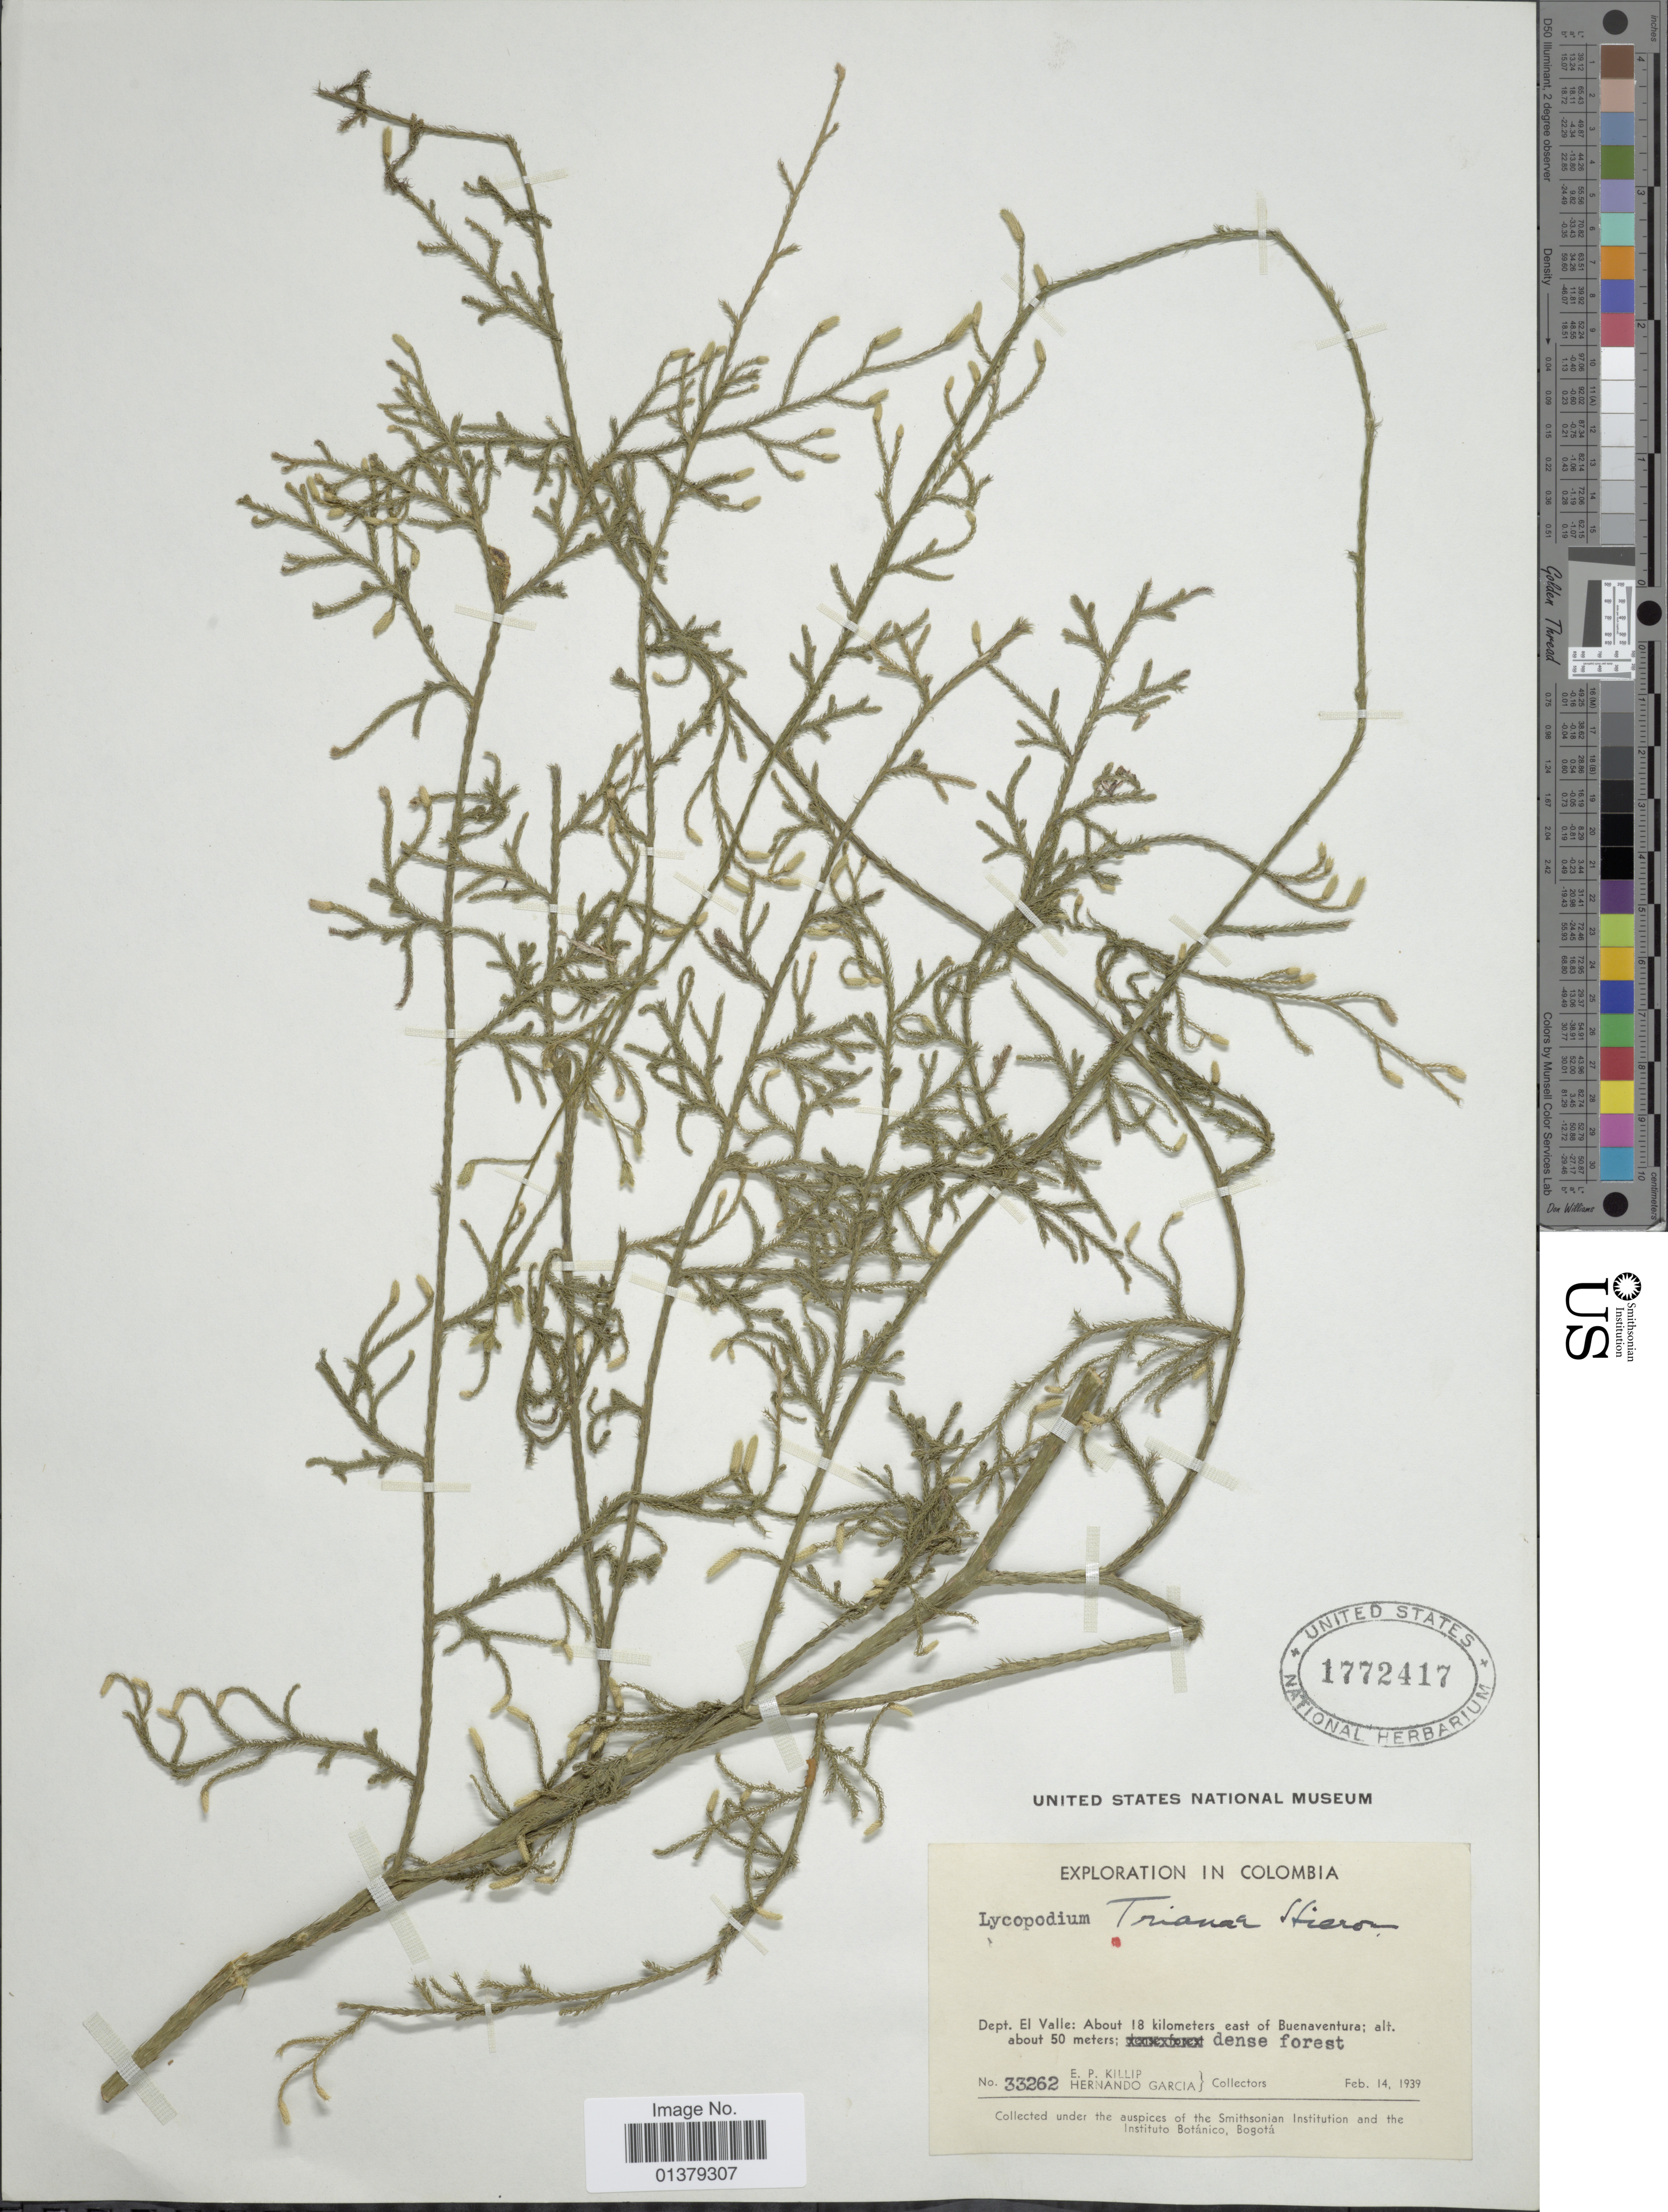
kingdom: Plantae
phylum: Tracheophyta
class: Lycopodiopsida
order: Lycopodiales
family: Lycopodiaceae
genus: Palhinhaea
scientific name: Palhinhaea trianae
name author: (Hieron.) Holub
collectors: E. P. Killip & H. Garcia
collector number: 33262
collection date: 1939-02-14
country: Colombia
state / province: Valle del Cauca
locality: Dept. El Valle: About 18 kilometers east of Buenaventura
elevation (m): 50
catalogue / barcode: US 1772417